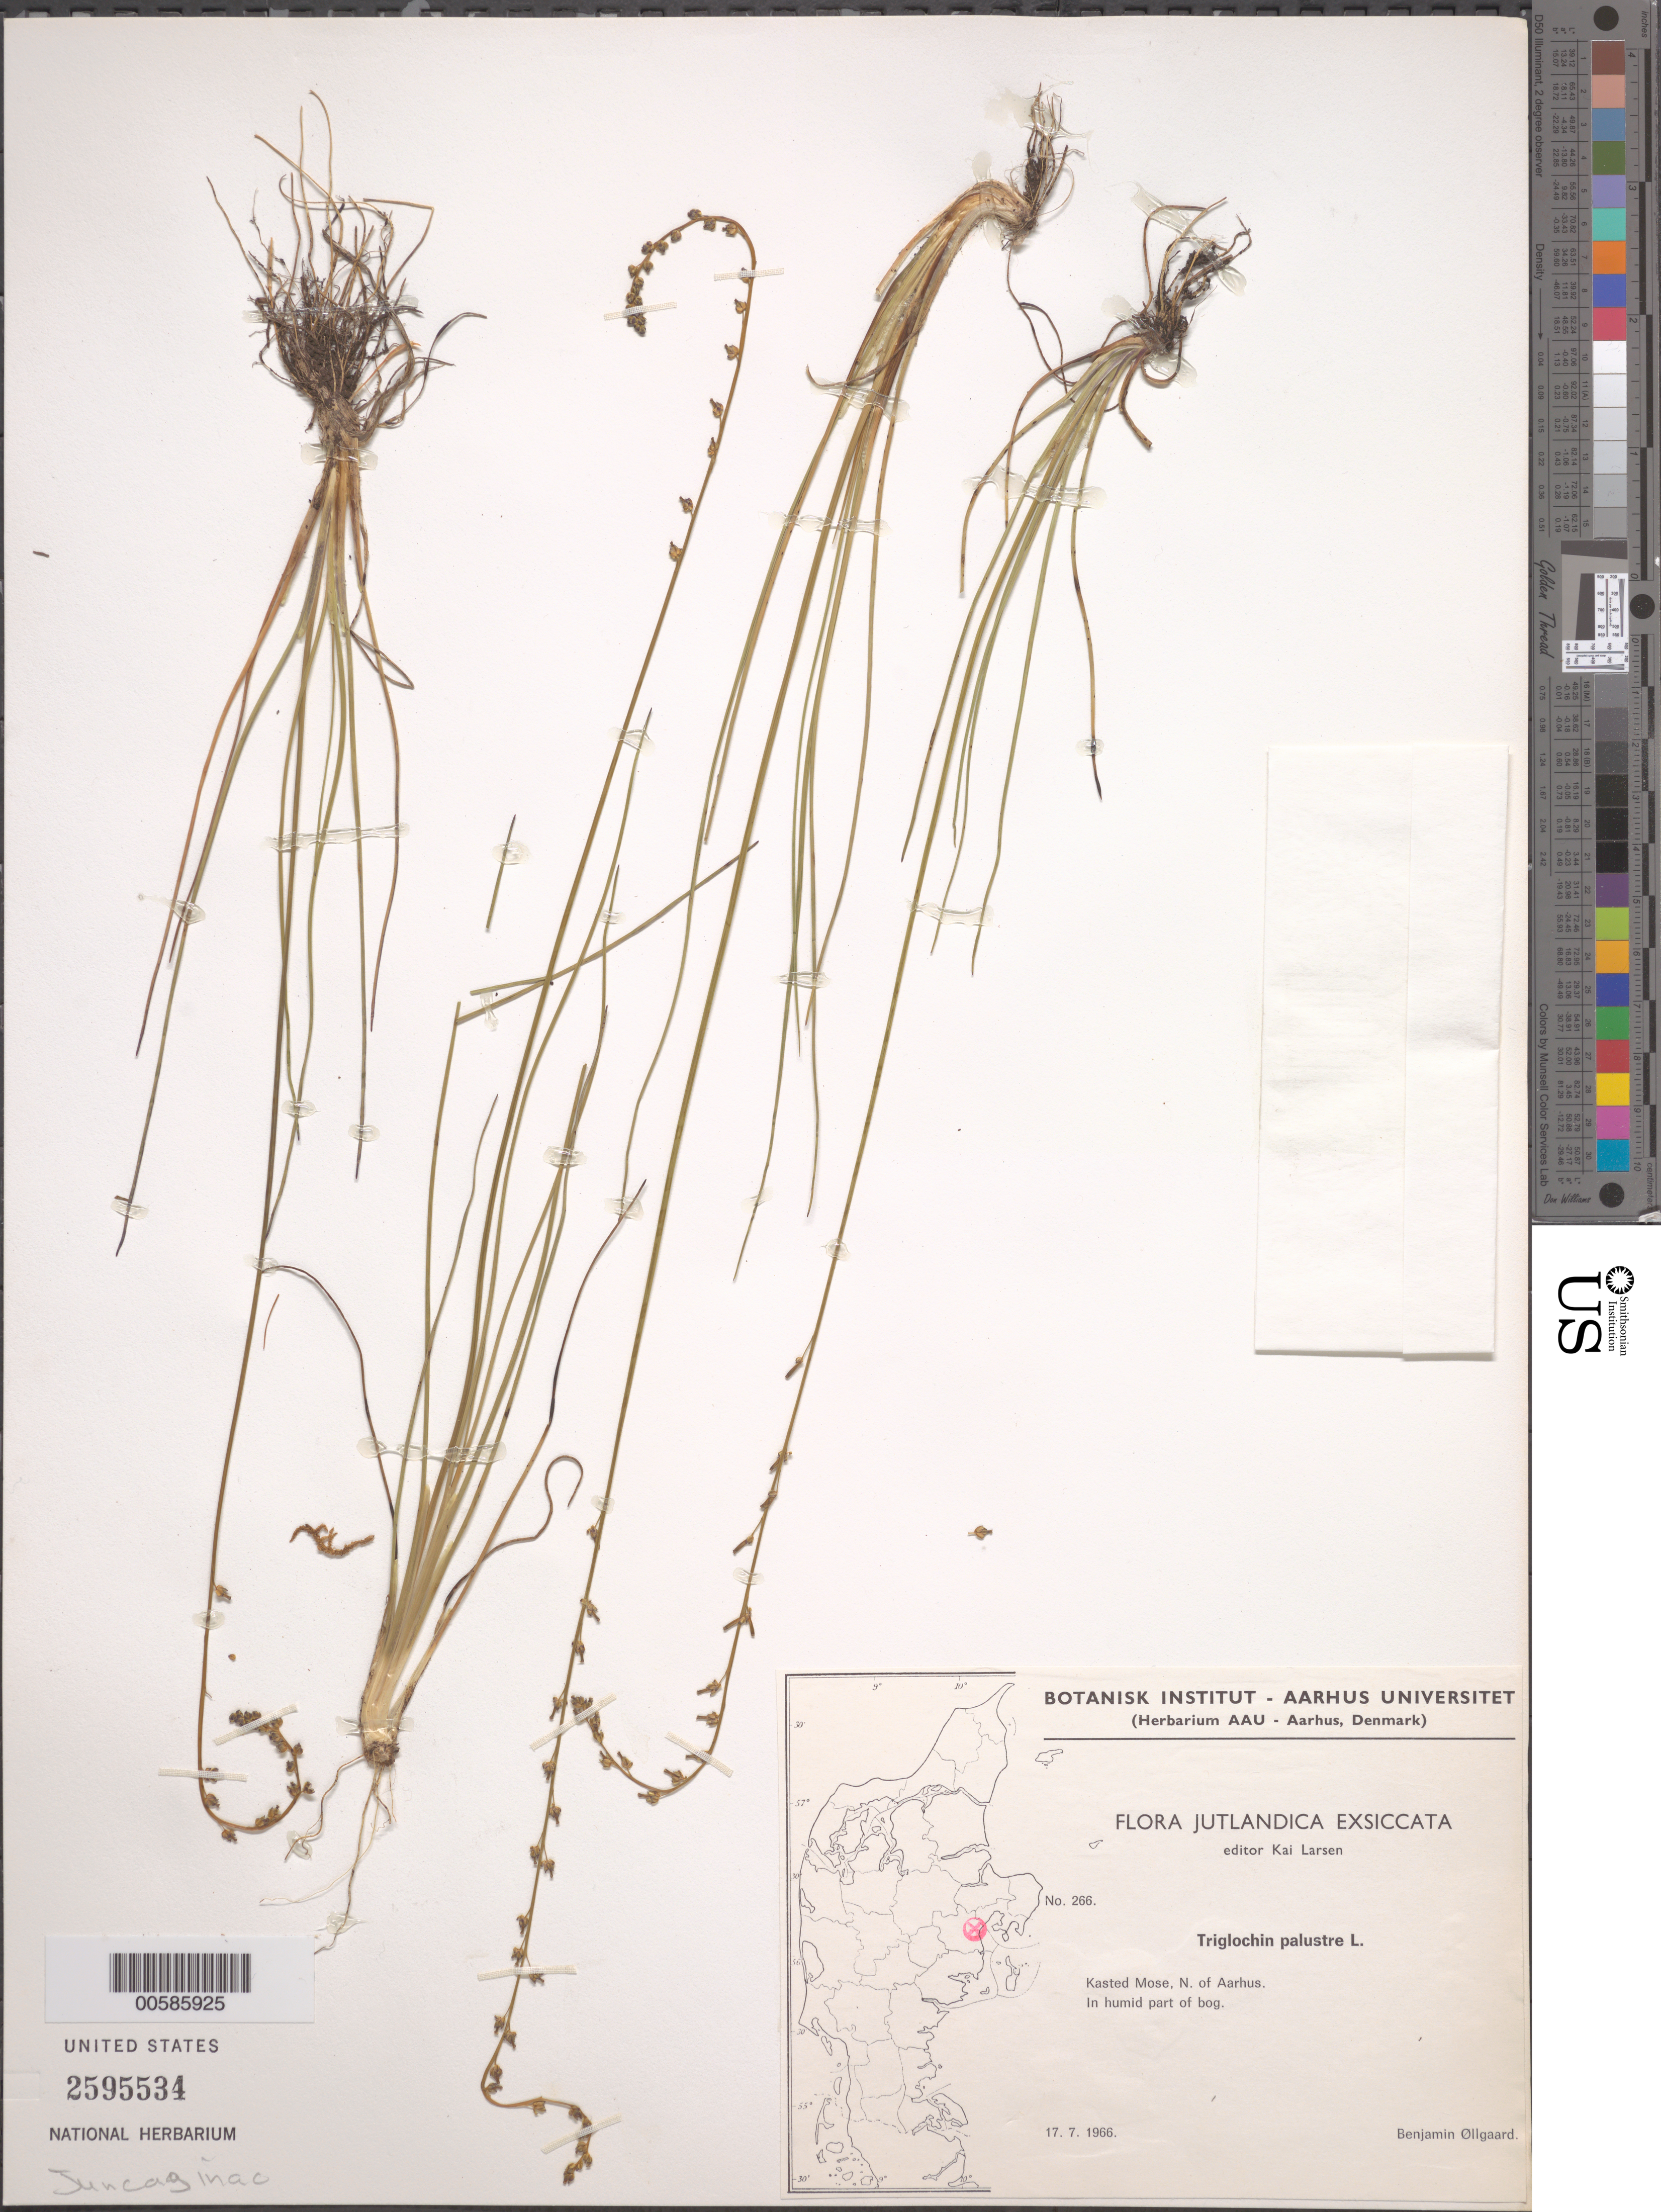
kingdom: Plantae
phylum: Tracheophyta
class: Liliopsida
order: Alismatales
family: Juncaginaceae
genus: Triglochin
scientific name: Triglochin palustris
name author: L.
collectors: B. Øllgaard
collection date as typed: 17 Jul 1966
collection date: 1966-07-17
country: Denmark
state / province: Midtjylland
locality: Kasted Mose, N of Aarhus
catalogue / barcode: US 2595534